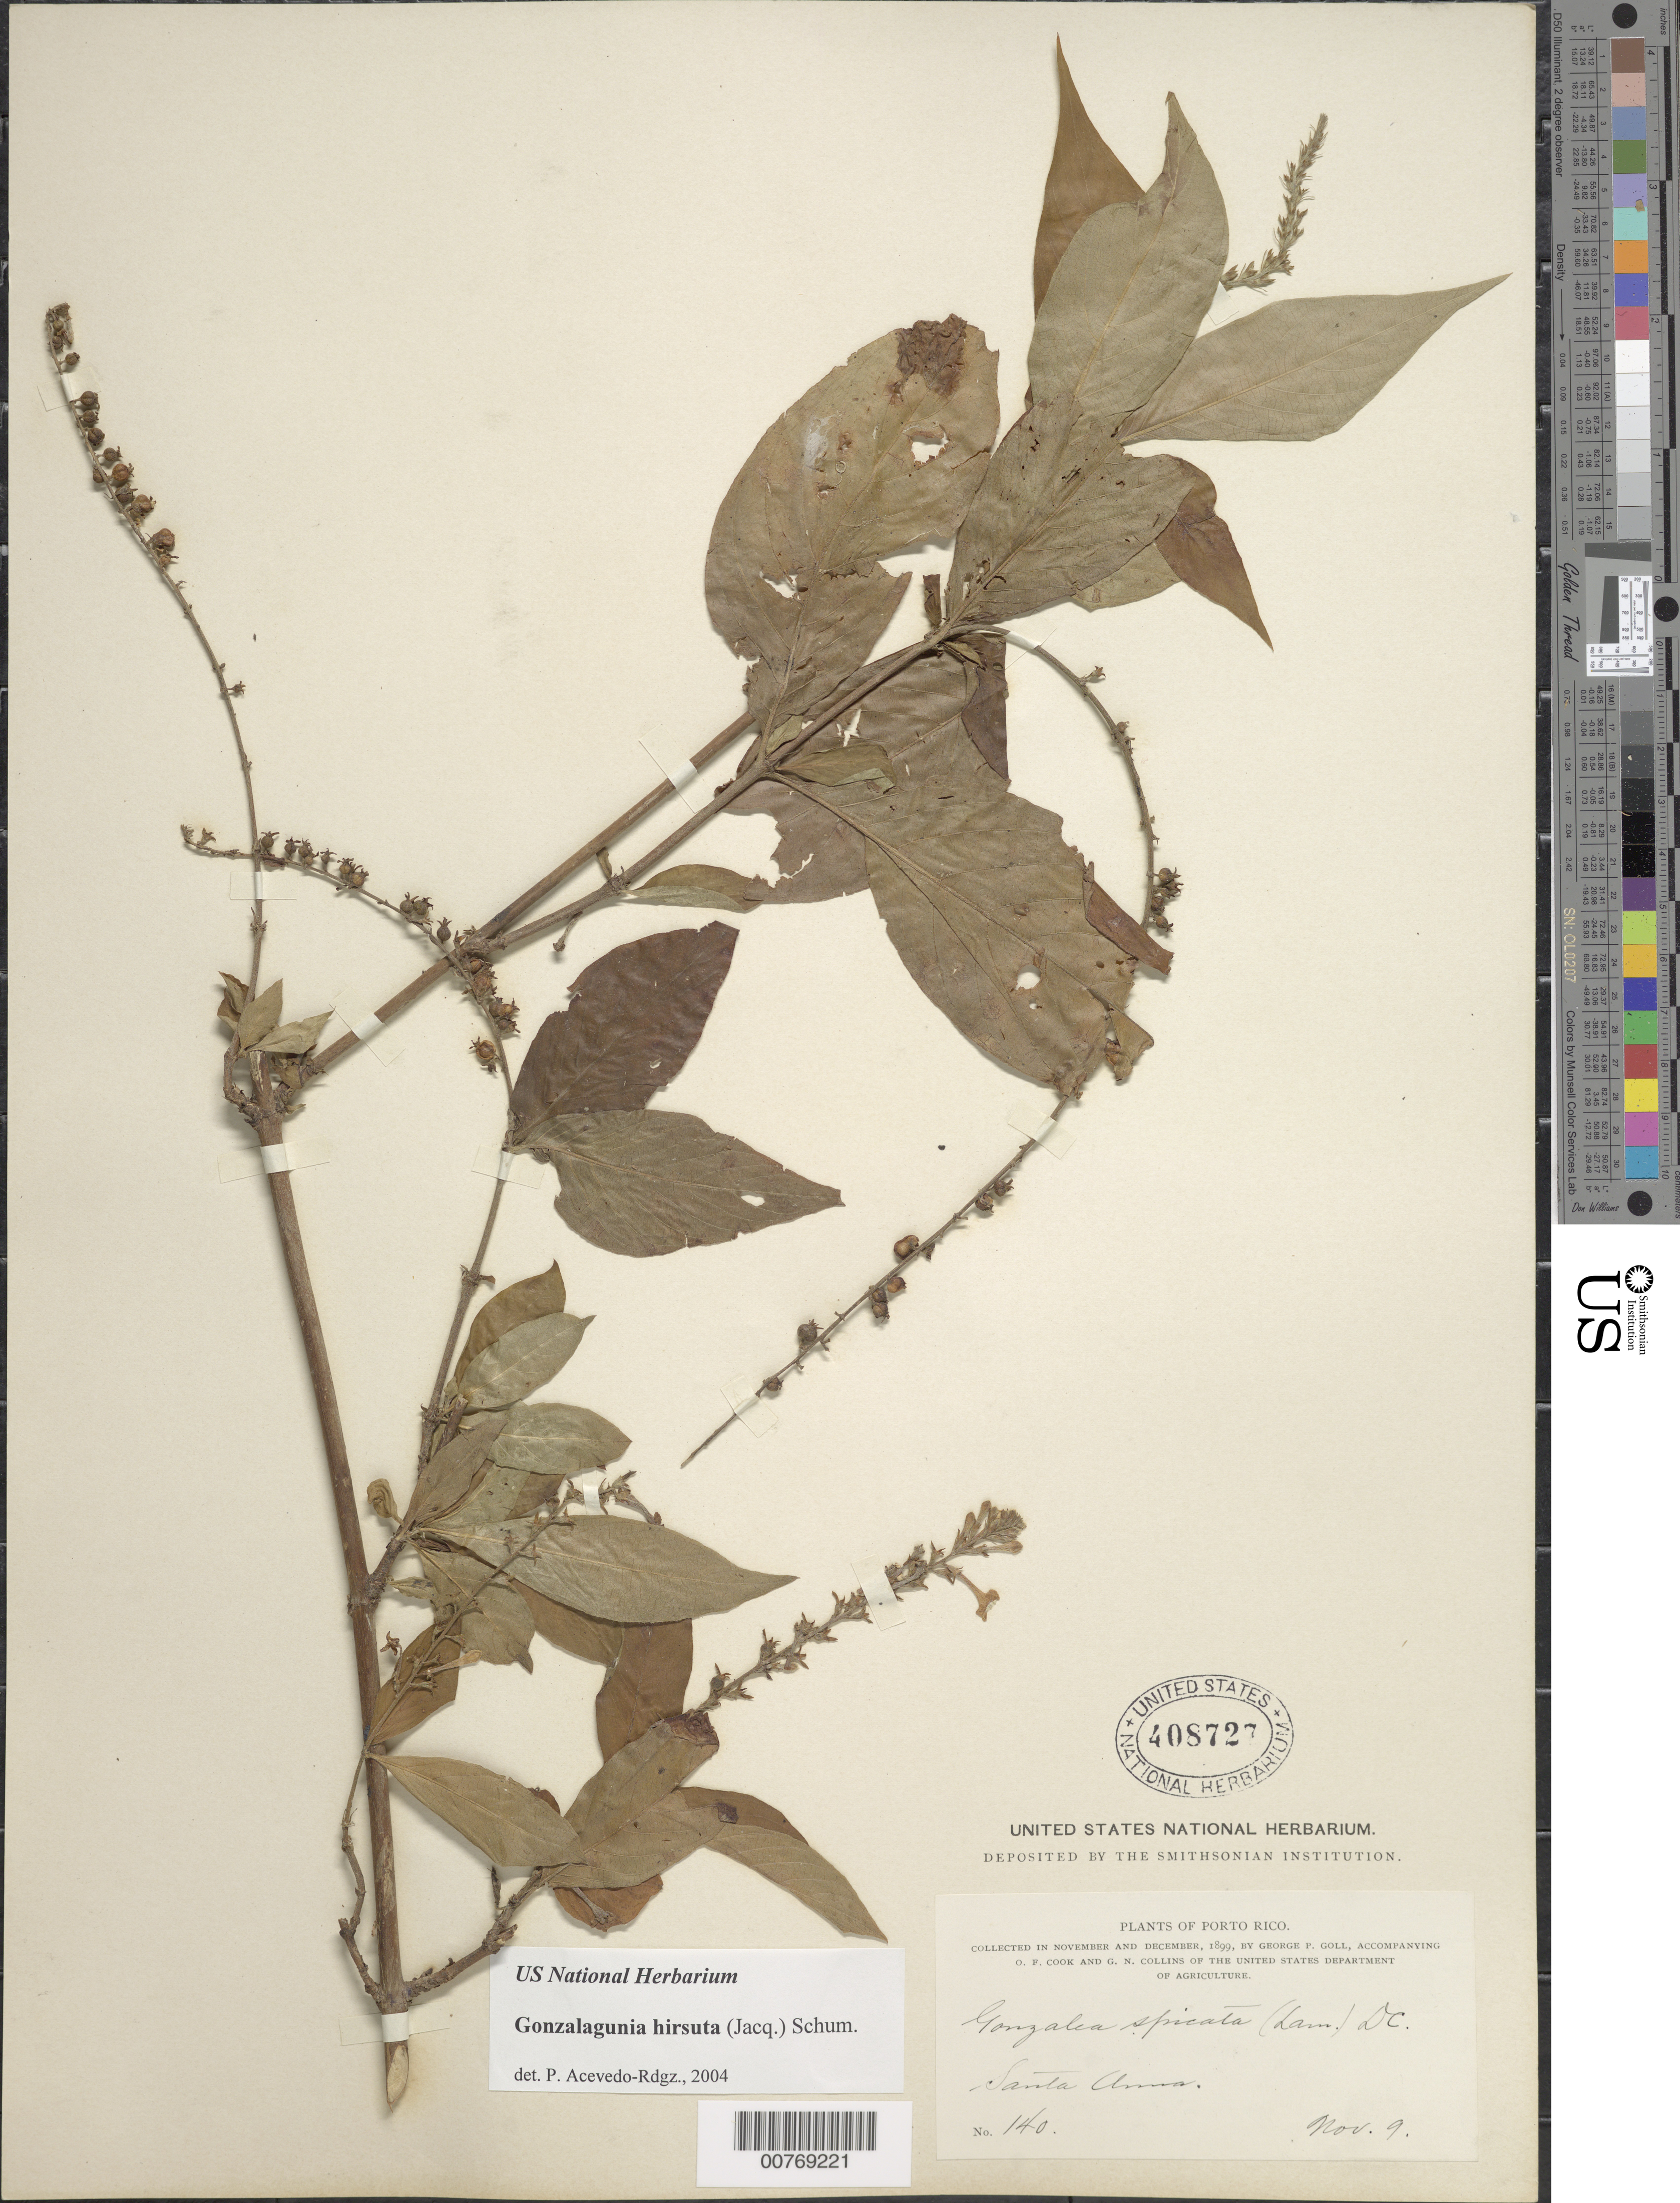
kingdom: Plantae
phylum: Tracheophyta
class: Magnoliopsida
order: Gentianales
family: Rubiaceae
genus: Gonzalagunia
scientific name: Gonzalagunia hirsuta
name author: (Jacq.) K. Schum.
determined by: Acevedo-Rodríguez, P., (BOT), Smithsonian Institution - National Museum of Natural History (UNITED STATES)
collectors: G. Goll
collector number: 140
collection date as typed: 09 Nov 1899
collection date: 1899-11-09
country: Puerto Rico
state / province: San Juan (?)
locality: Santa Clara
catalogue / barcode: US 408727